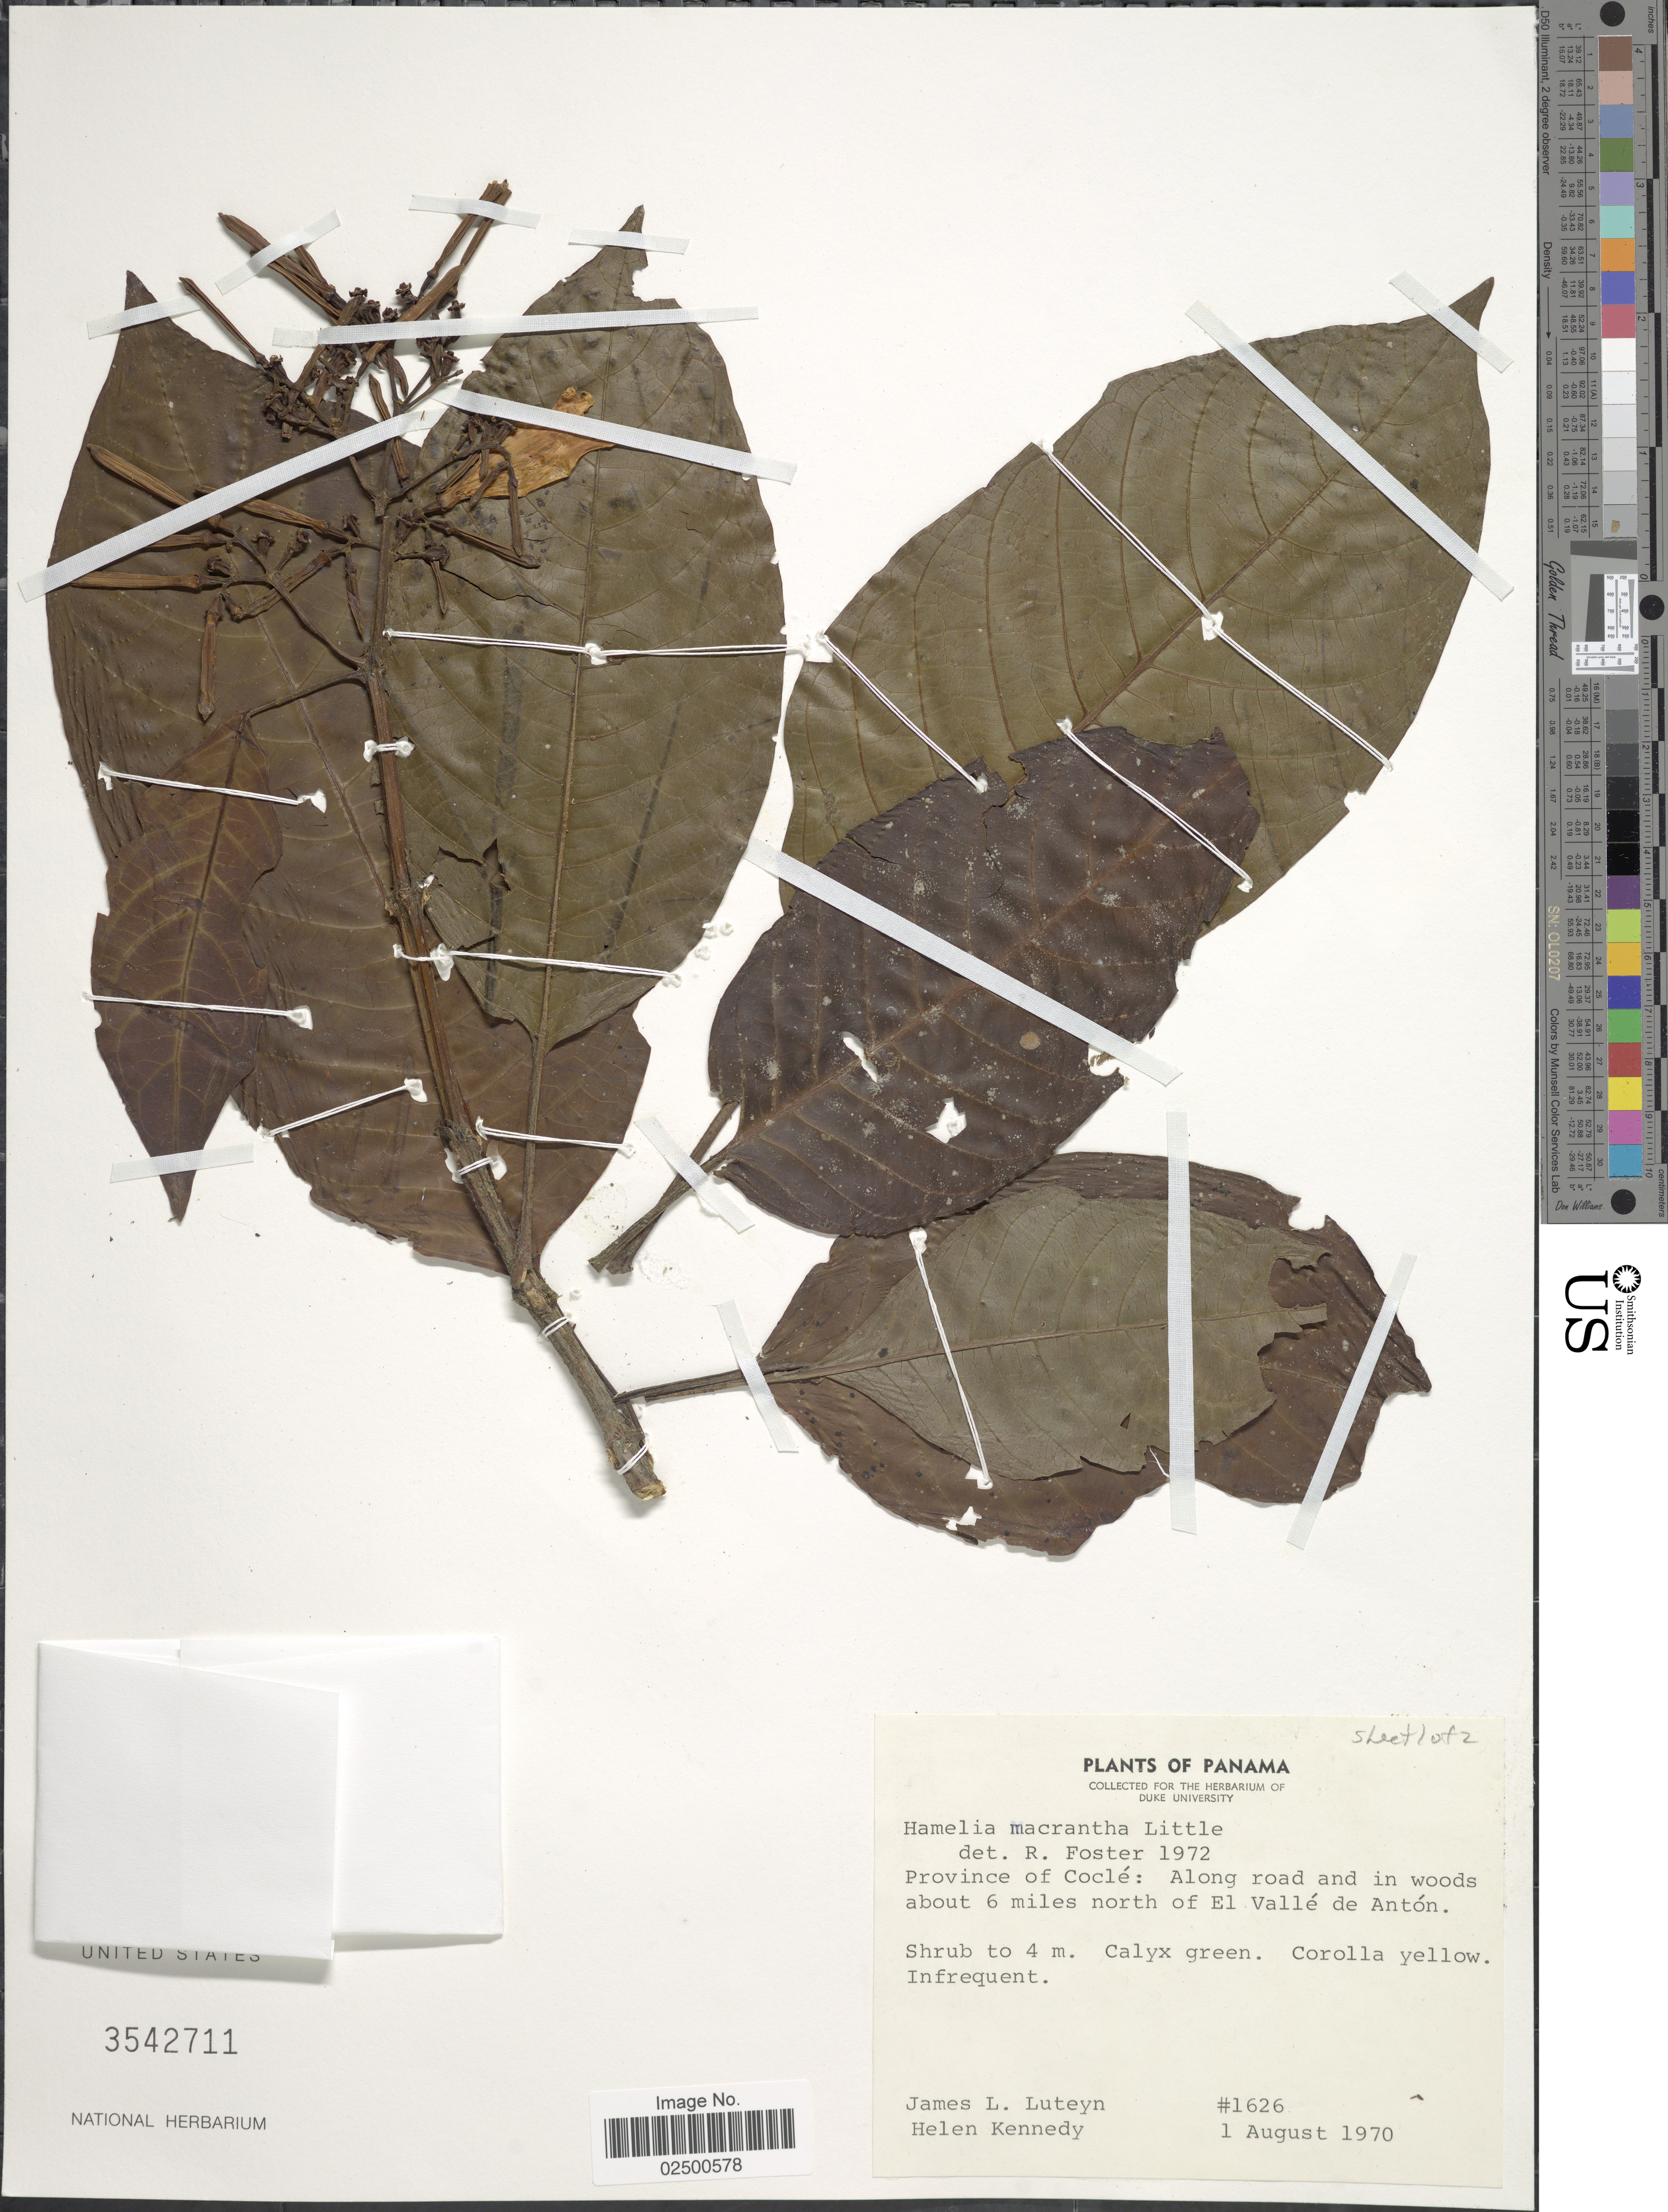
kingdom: Plantae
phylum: Tracheophyta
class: Magnoliopsida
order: Gentianales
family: Rubiaceae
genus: Hamelia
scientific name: Hamelia macrantha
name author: Little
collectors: J. L. Luteyn & H. Kennedy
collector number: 1626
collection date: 1970-08-01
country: Panama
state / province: Coclé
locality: Along road and in woods about 6 miles north of El Valle de Anton.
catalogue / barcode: US 3542711